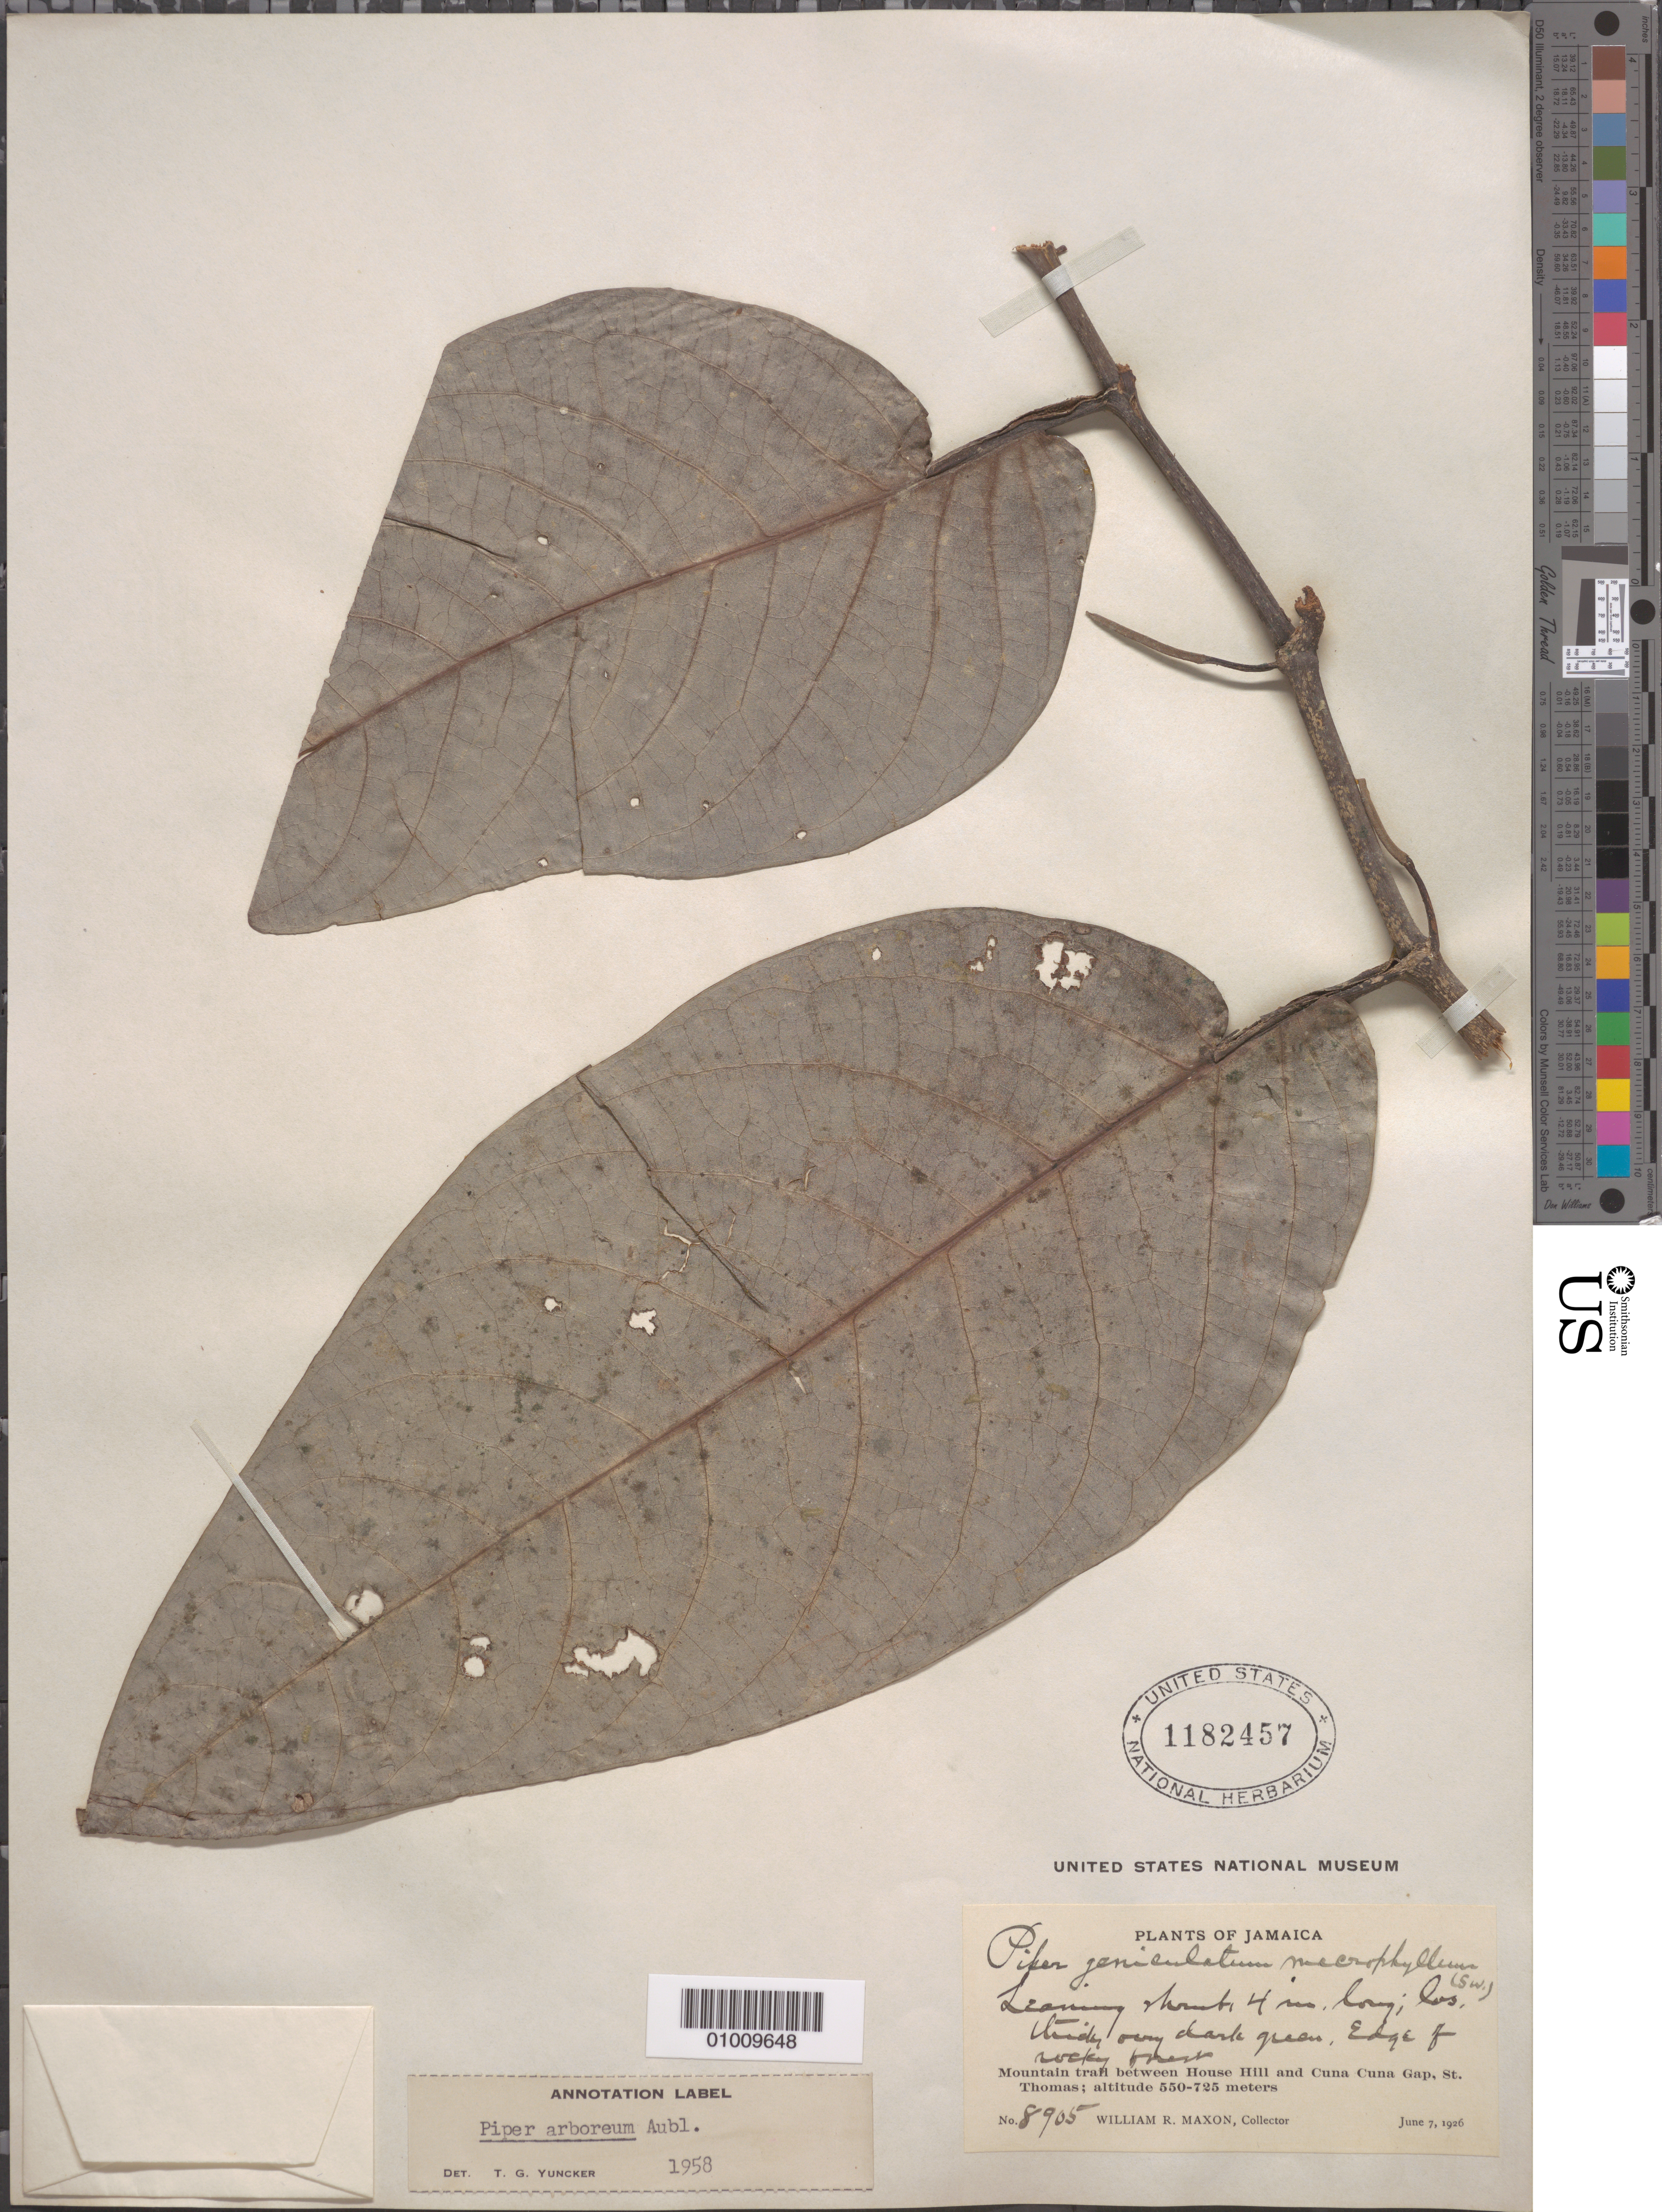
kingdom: Plantae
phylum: Tracheophyta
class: Magnoliopsida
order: Piperales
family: Piperaceae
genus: Piper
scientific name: Piper arboreum subsp. stamineum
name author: (Miq.) Borhidi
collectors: W. R. Maxon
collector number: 8905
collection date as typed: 07 Jun 1926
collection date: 1926-06-07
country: Jamaica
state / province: Saint Thomas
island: Jamaica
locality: Mountain trail between House Hill and Cuna Cuna Gap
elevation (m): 550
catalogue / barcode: US 1182457